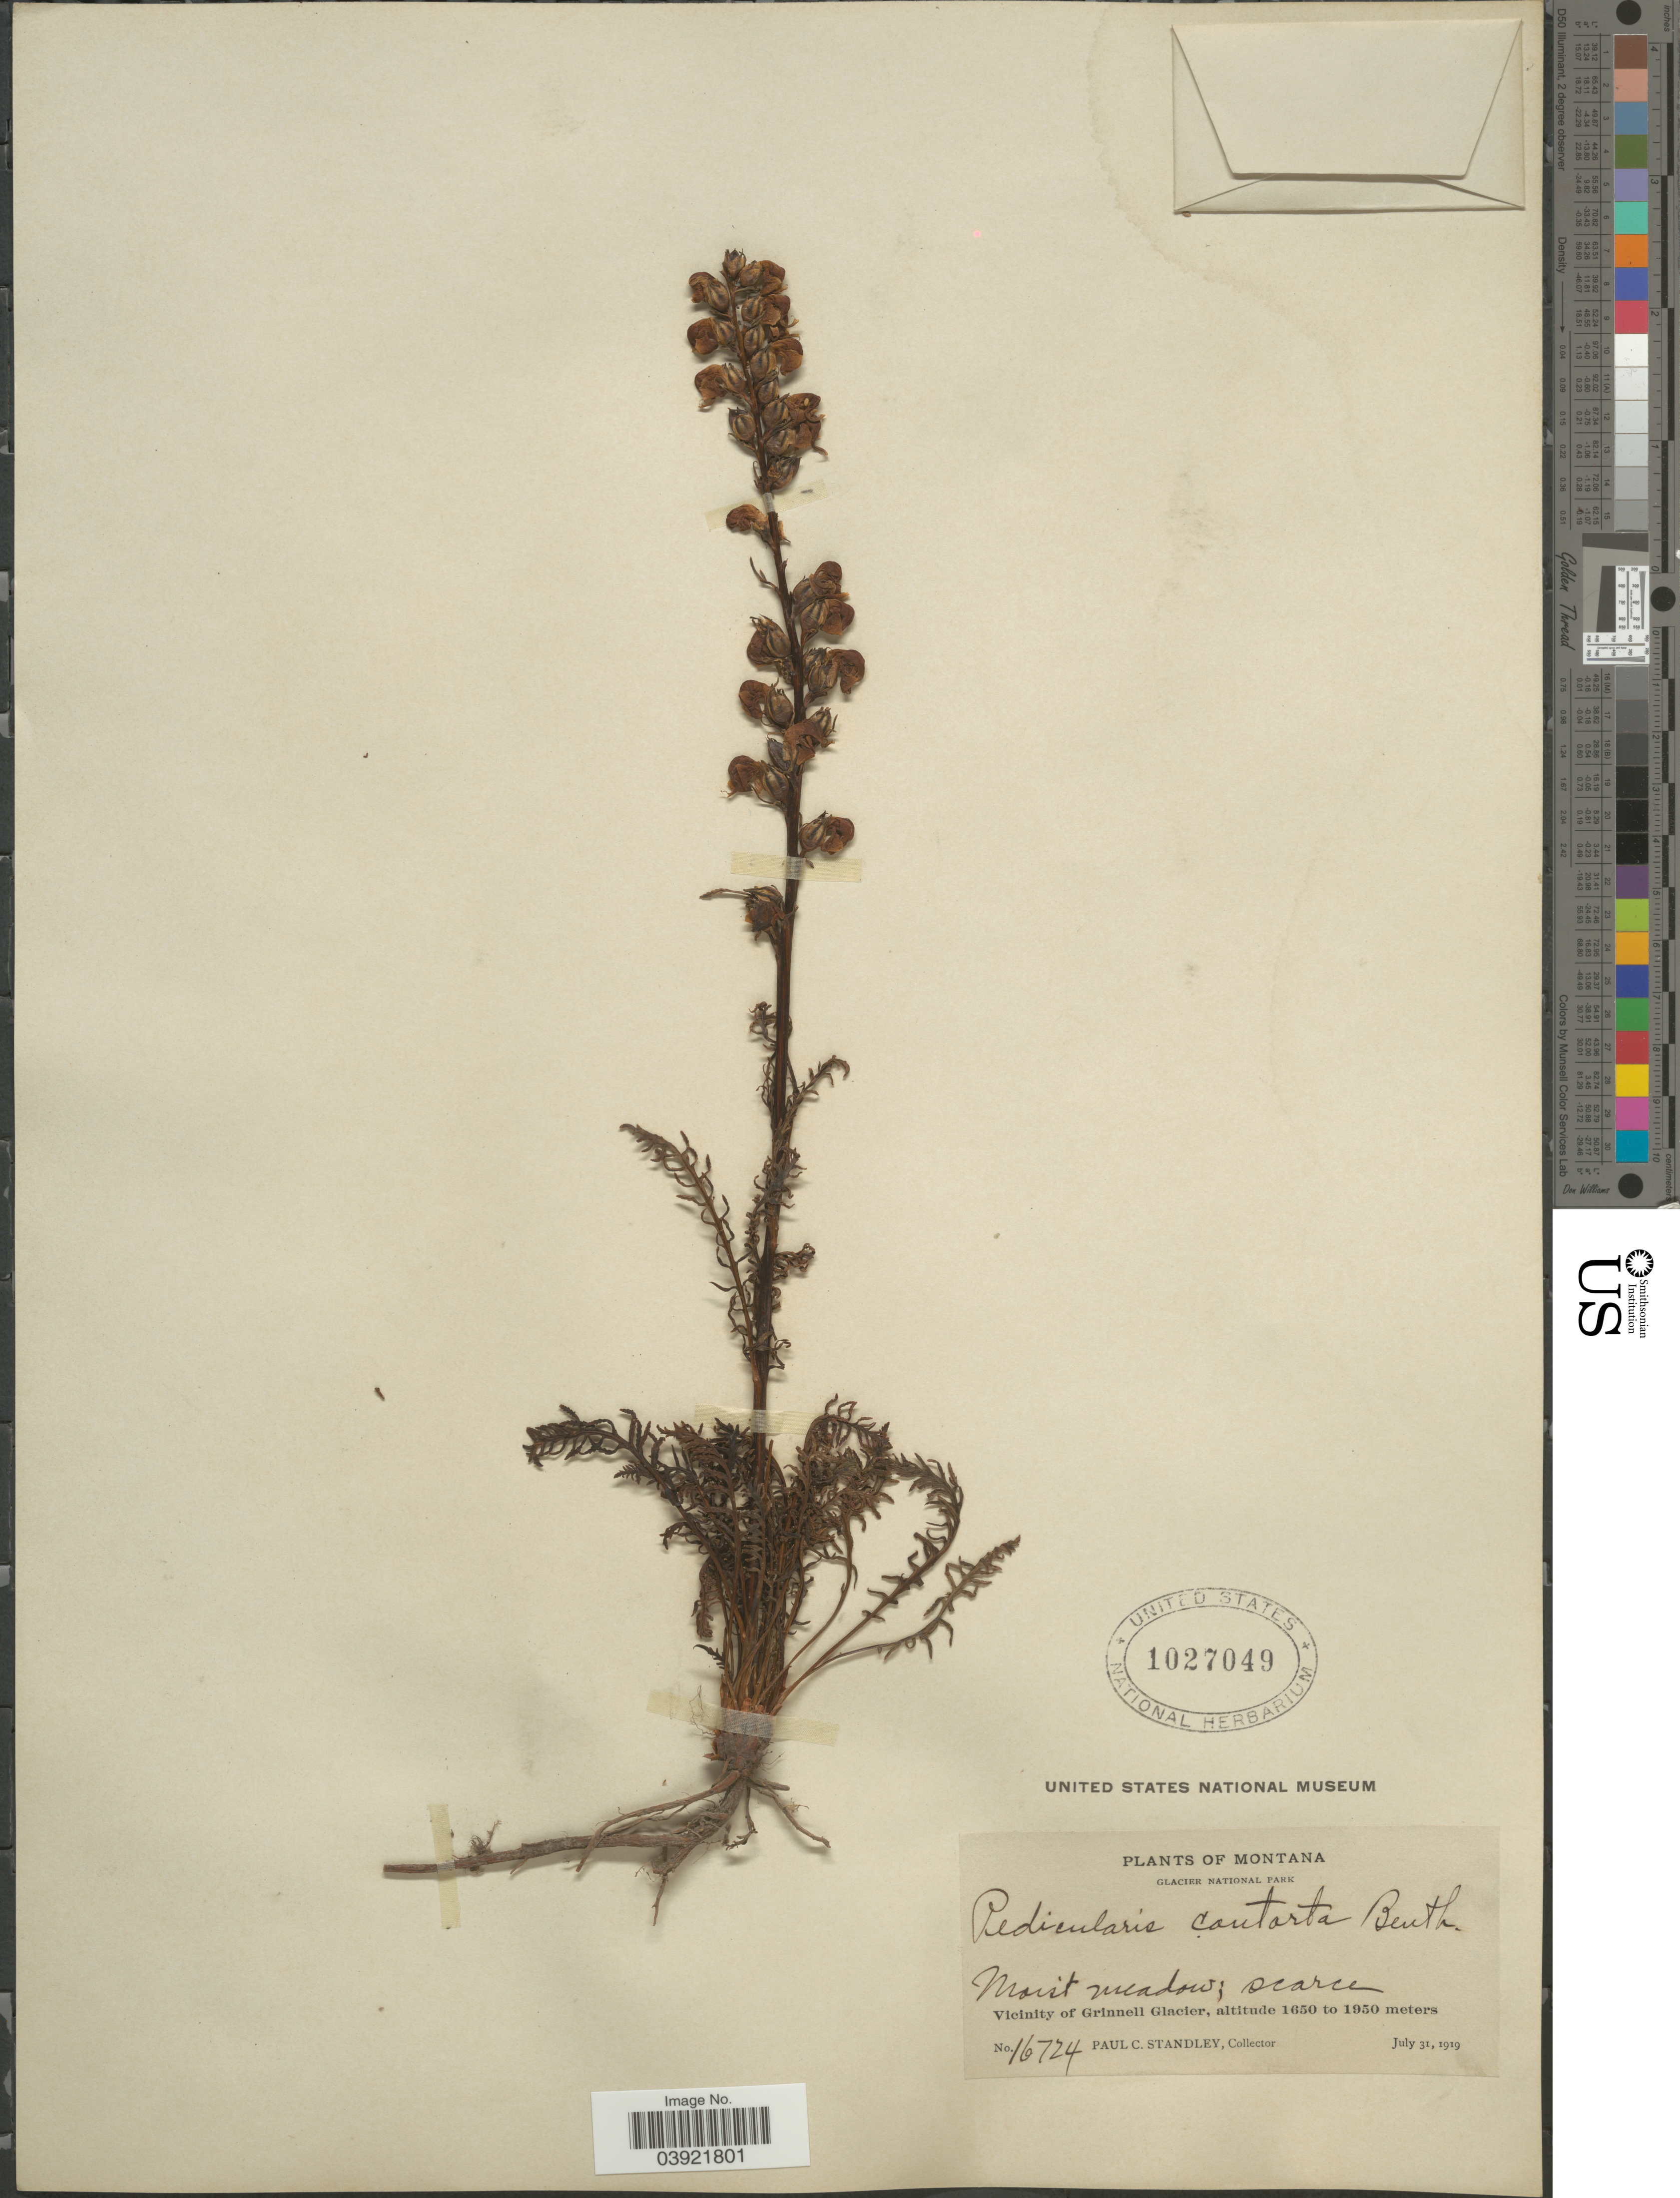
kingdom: Plantae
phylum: Tracheophyta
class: Magnoliopsida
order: Lamiales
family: Orobanchaceae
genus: Pedicularis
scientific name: Pedicularis contorta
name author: Benth.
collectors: P. C. Standley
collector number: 16724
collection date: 1919-07-31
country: United States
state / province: Montana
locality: Glacier National Park. Vicinity of Grinnell Glacier.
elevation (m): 1650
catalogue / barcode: US 1027049